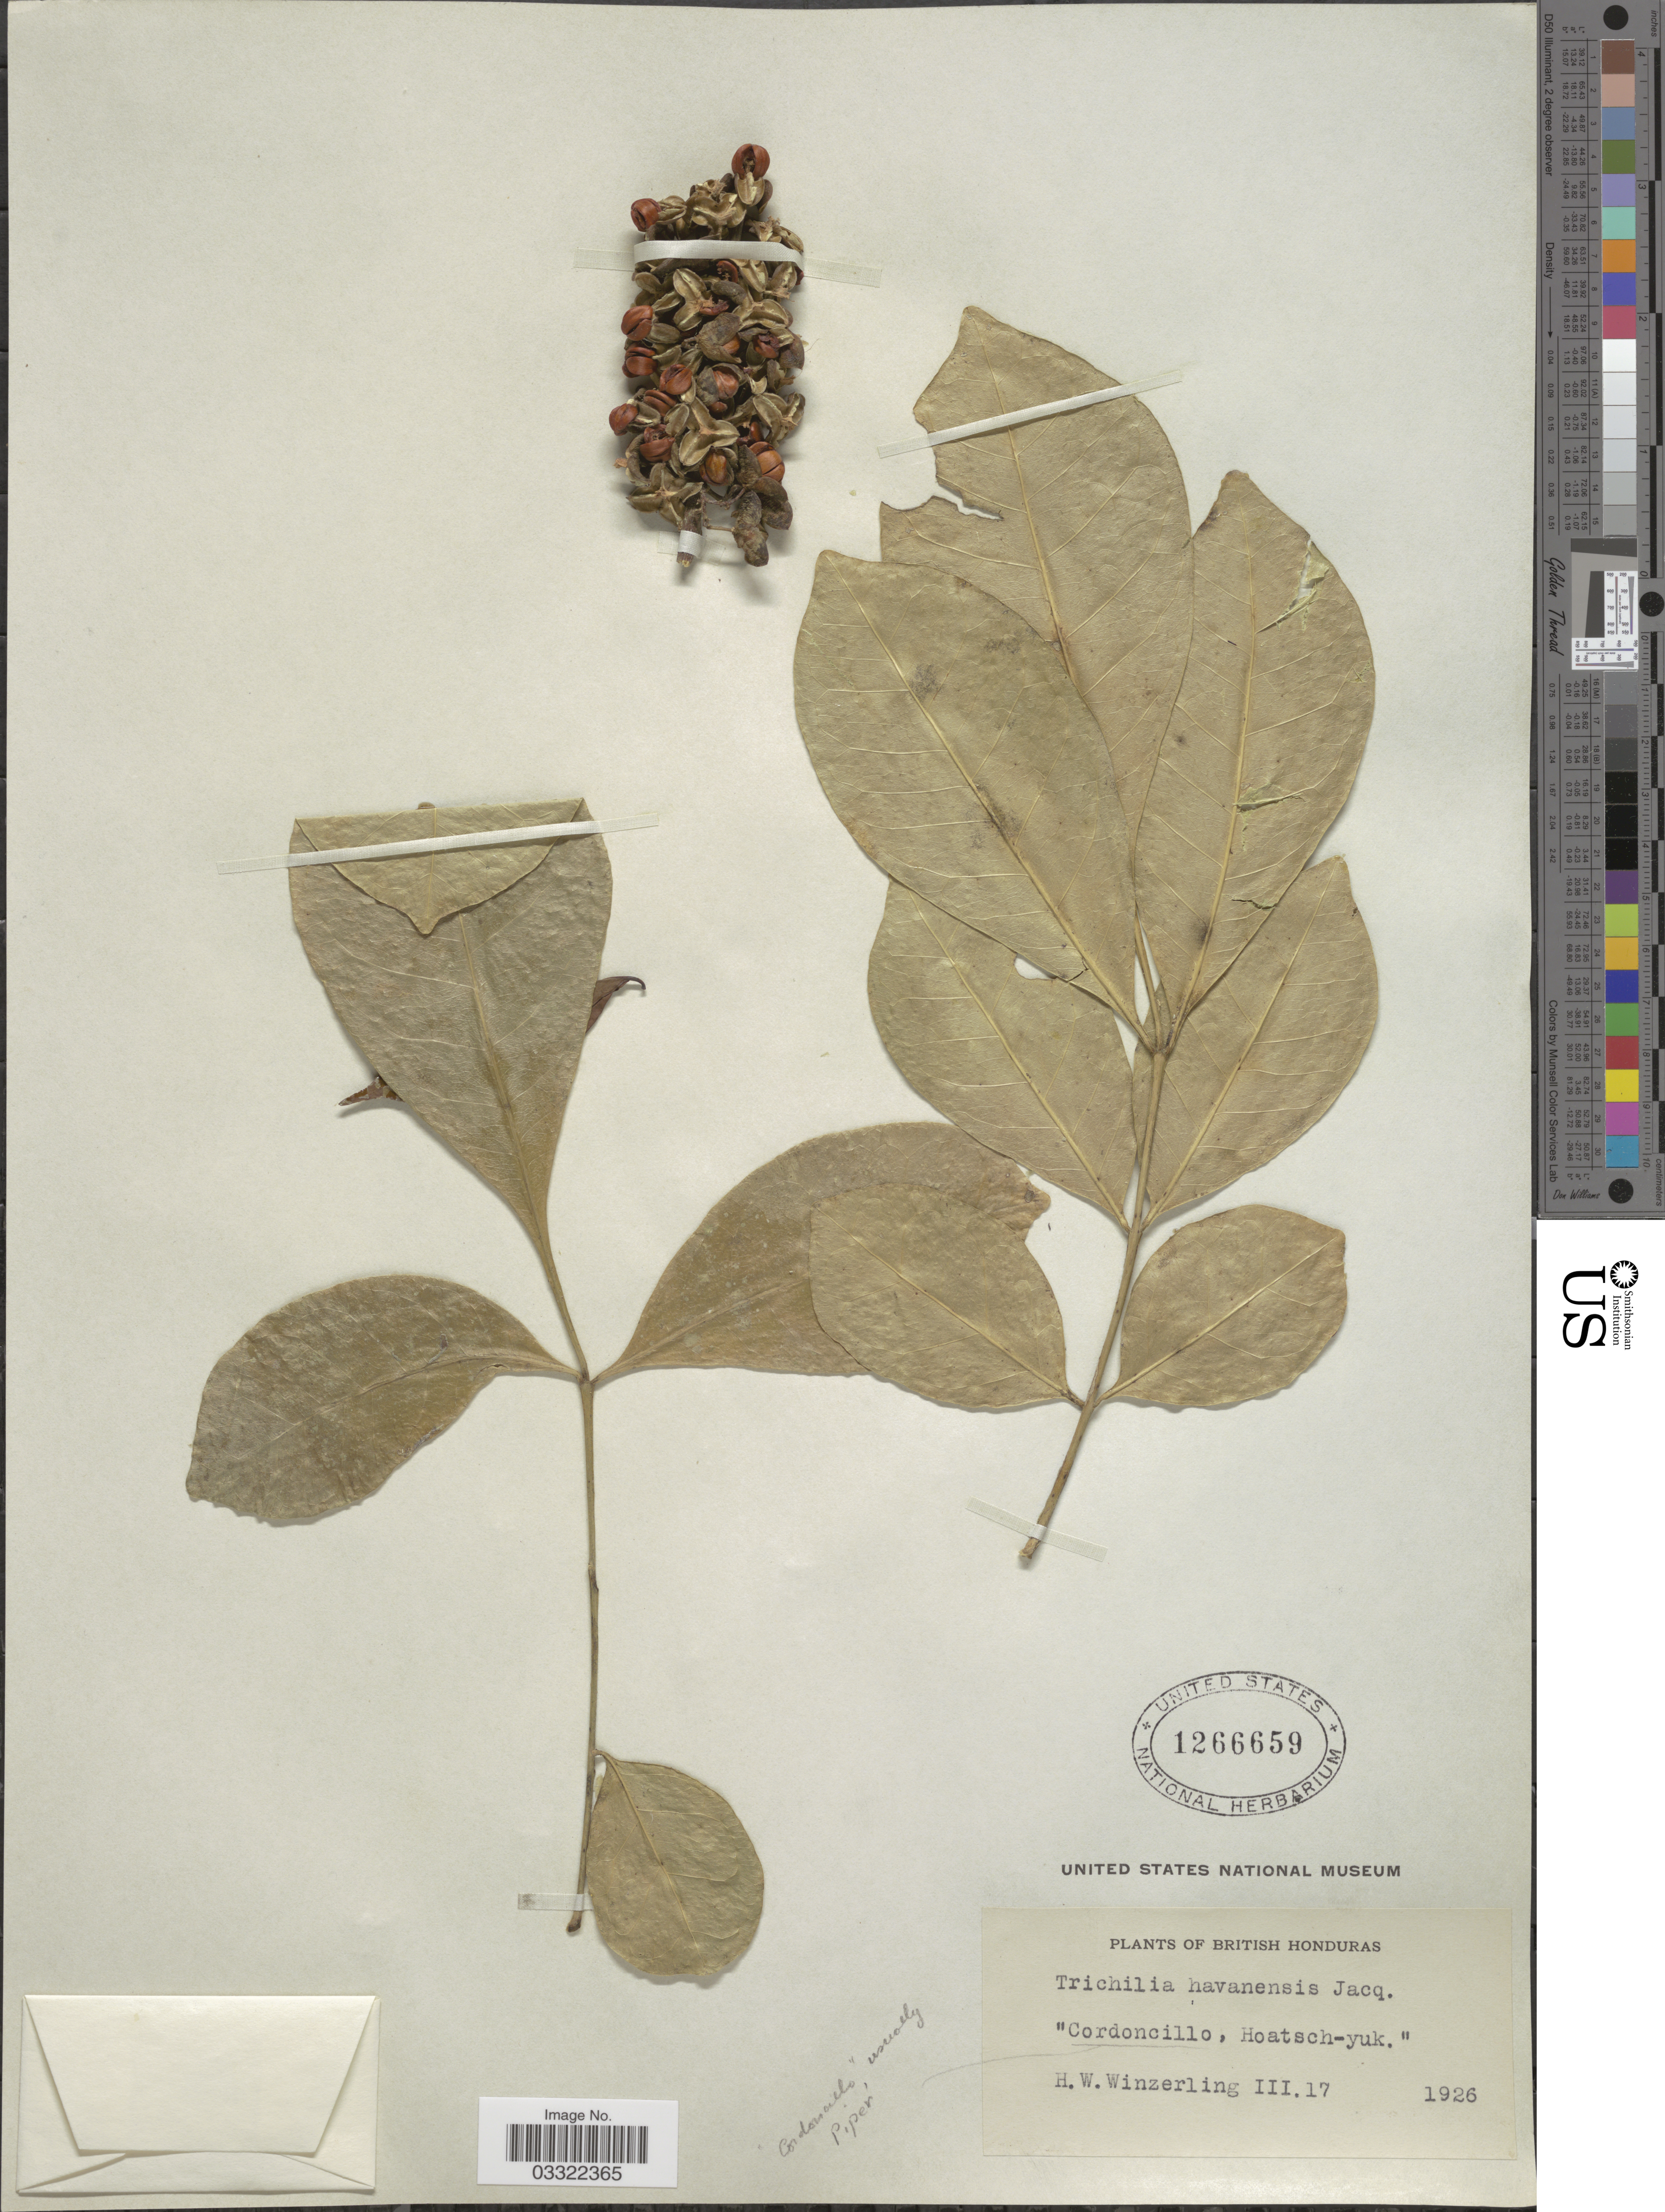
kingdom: Plantae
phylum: Tracheophyta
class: Magnoliopsida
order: Sapindales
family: Meliaceae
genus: Trichilia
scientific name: Trichilia havanensis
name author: Jacq.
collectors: H. Winzerling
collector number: III 17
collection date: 1926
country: Belize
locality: British Honduras. "Cordoncillo, Hoatsch-yuk" [unsure placement].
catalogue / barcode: US 1266659